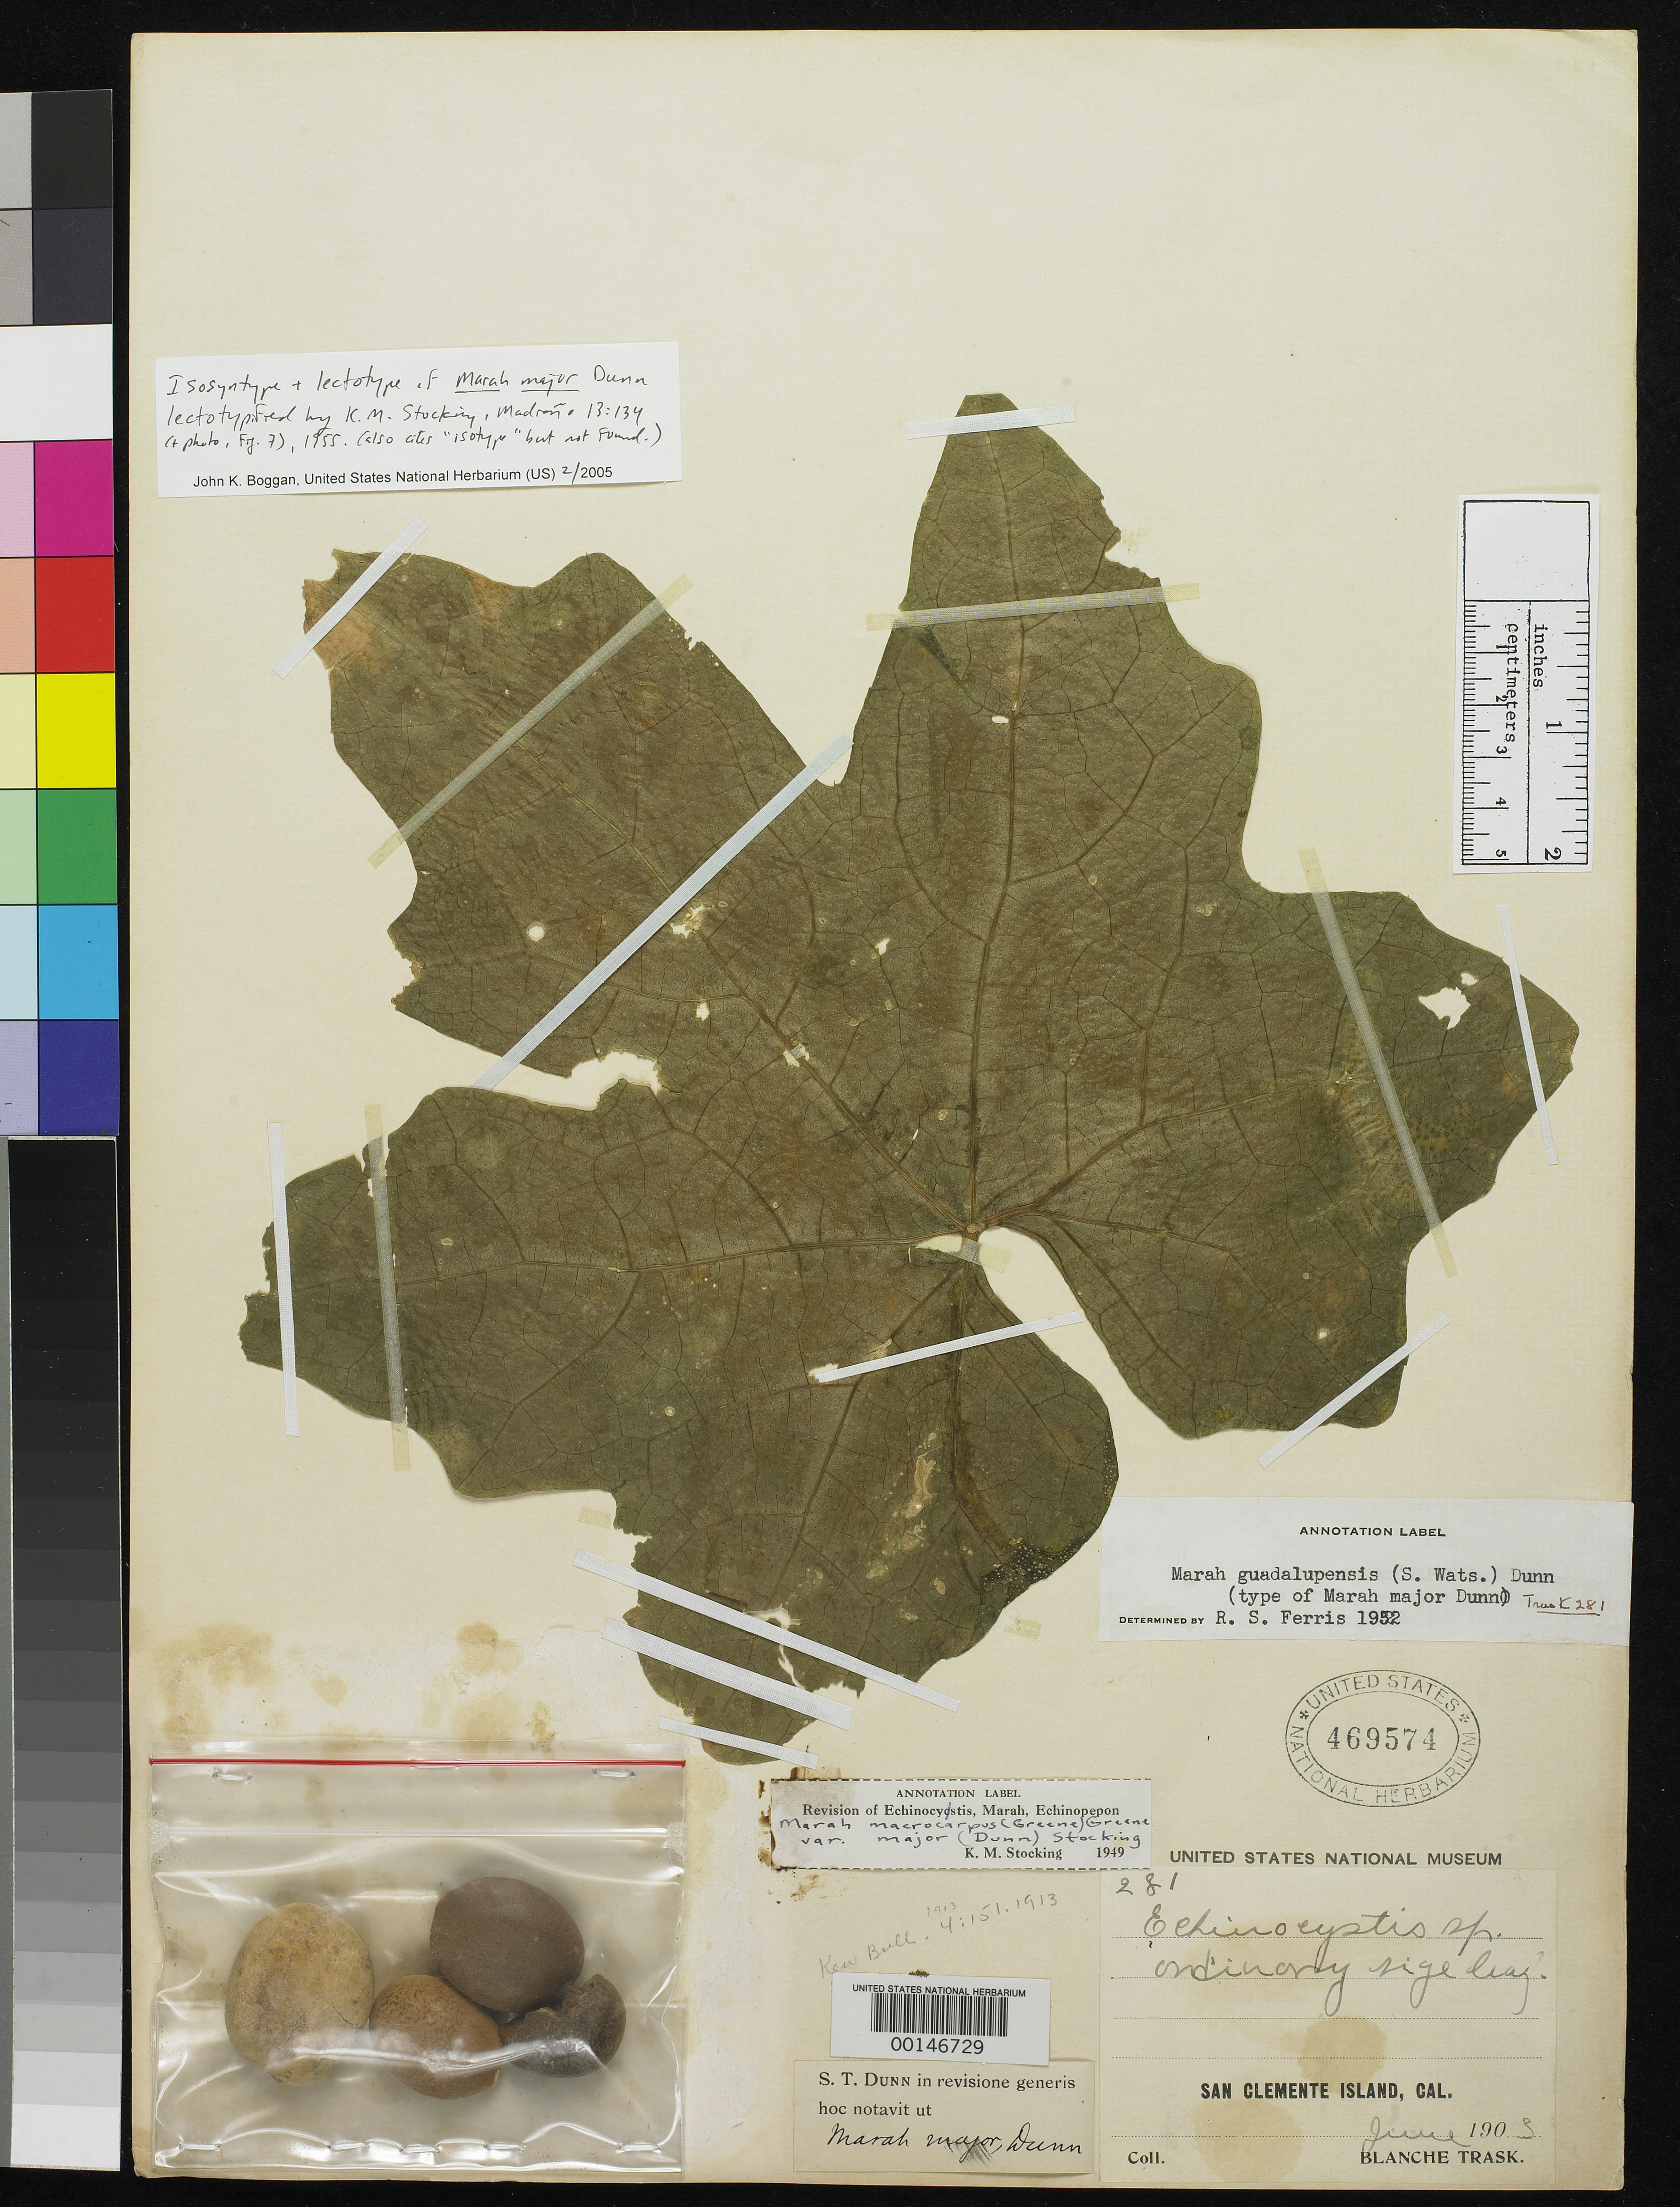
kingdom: Plantae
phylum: Tracheophyta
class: Magnoliopsida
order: Cucurbitales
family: Cucurbitaceae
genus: Marah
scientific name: Marah major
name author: Dunn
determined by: Ferris, R. S.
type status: Lectotype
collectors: B. Trask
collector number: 281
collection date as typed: Jun 1903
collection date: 1903-06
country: United States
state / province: California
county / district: Los Angeles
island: San Clemente Island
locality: San Clemente Island, Cal.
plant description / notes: Isosyntype, cited as "type" (effectively lectotypfied) by Stocking 1955 (includes photo of this sheet, fig. 7).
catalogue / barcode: US 469574